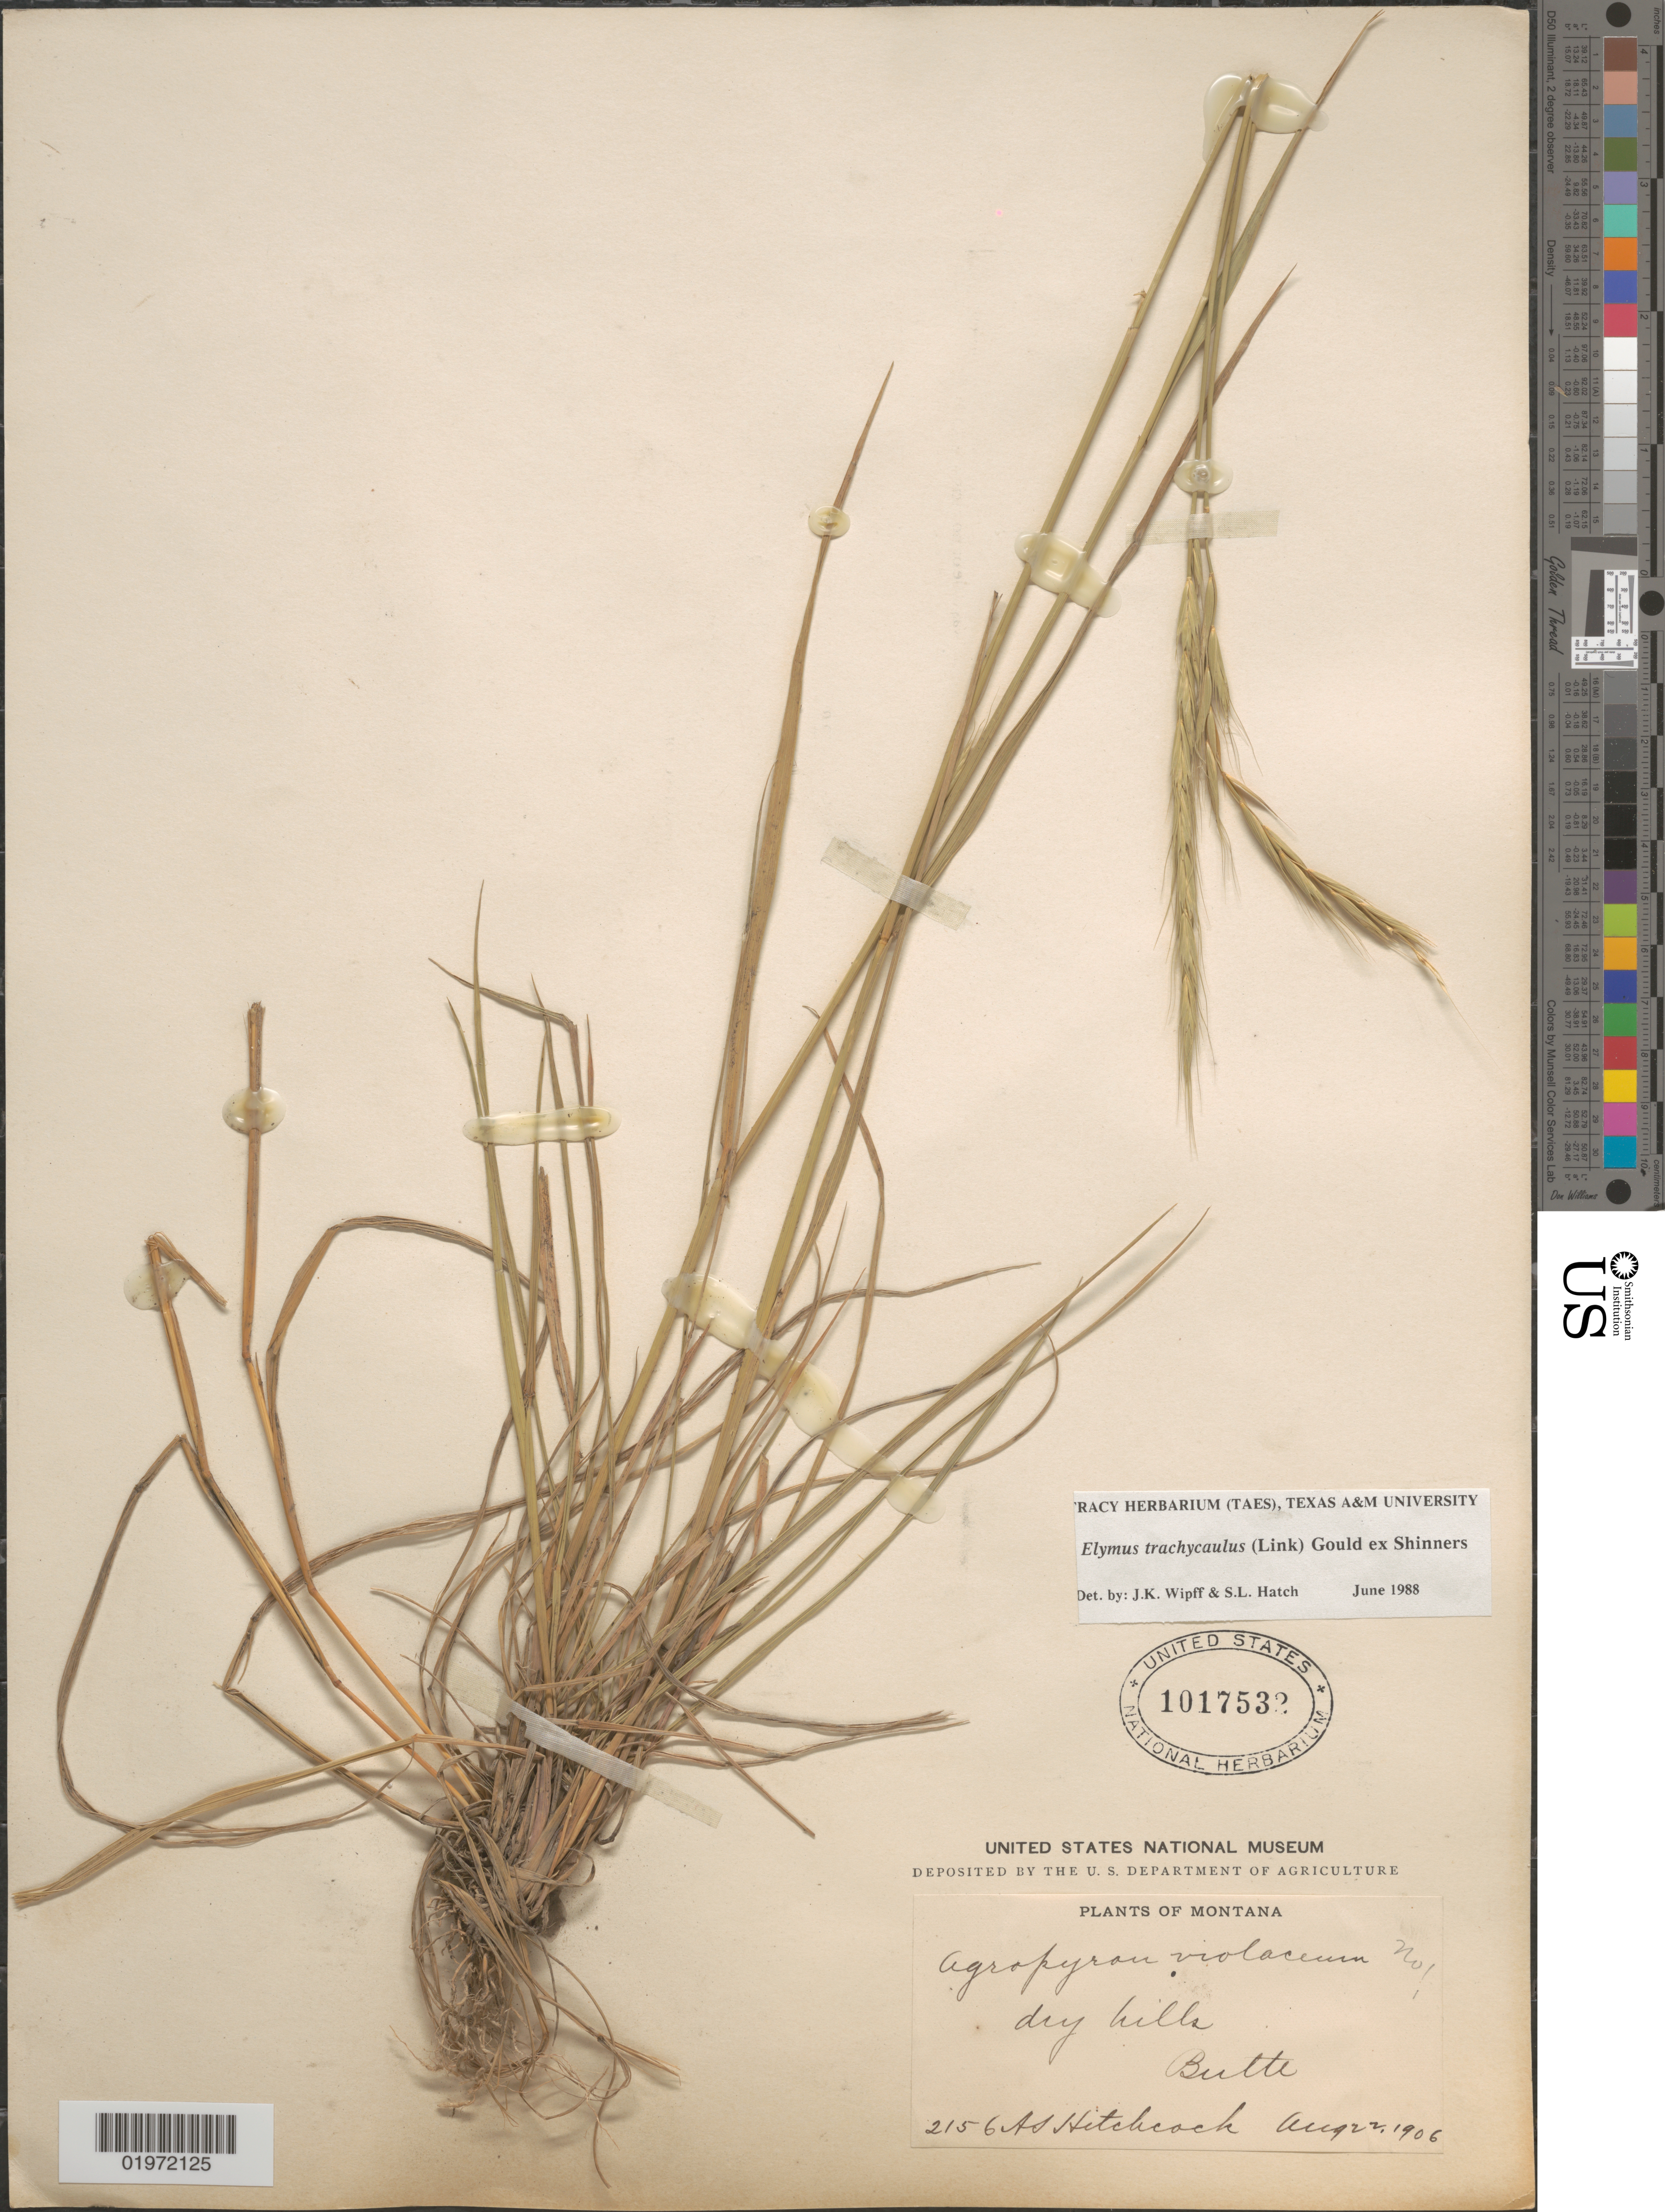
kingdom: Plantae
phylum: Tracheophyta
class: Liliopsida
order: Poales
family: Poaceae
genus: Elymus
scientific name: Elymus trachycaulus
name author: (Link) Gould ex Shinners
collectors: A. S. Hitchcock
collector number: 2156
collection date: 1906-08-22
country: United States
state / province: Montana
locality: Dry hills. Butte.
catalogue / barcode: US 1017532